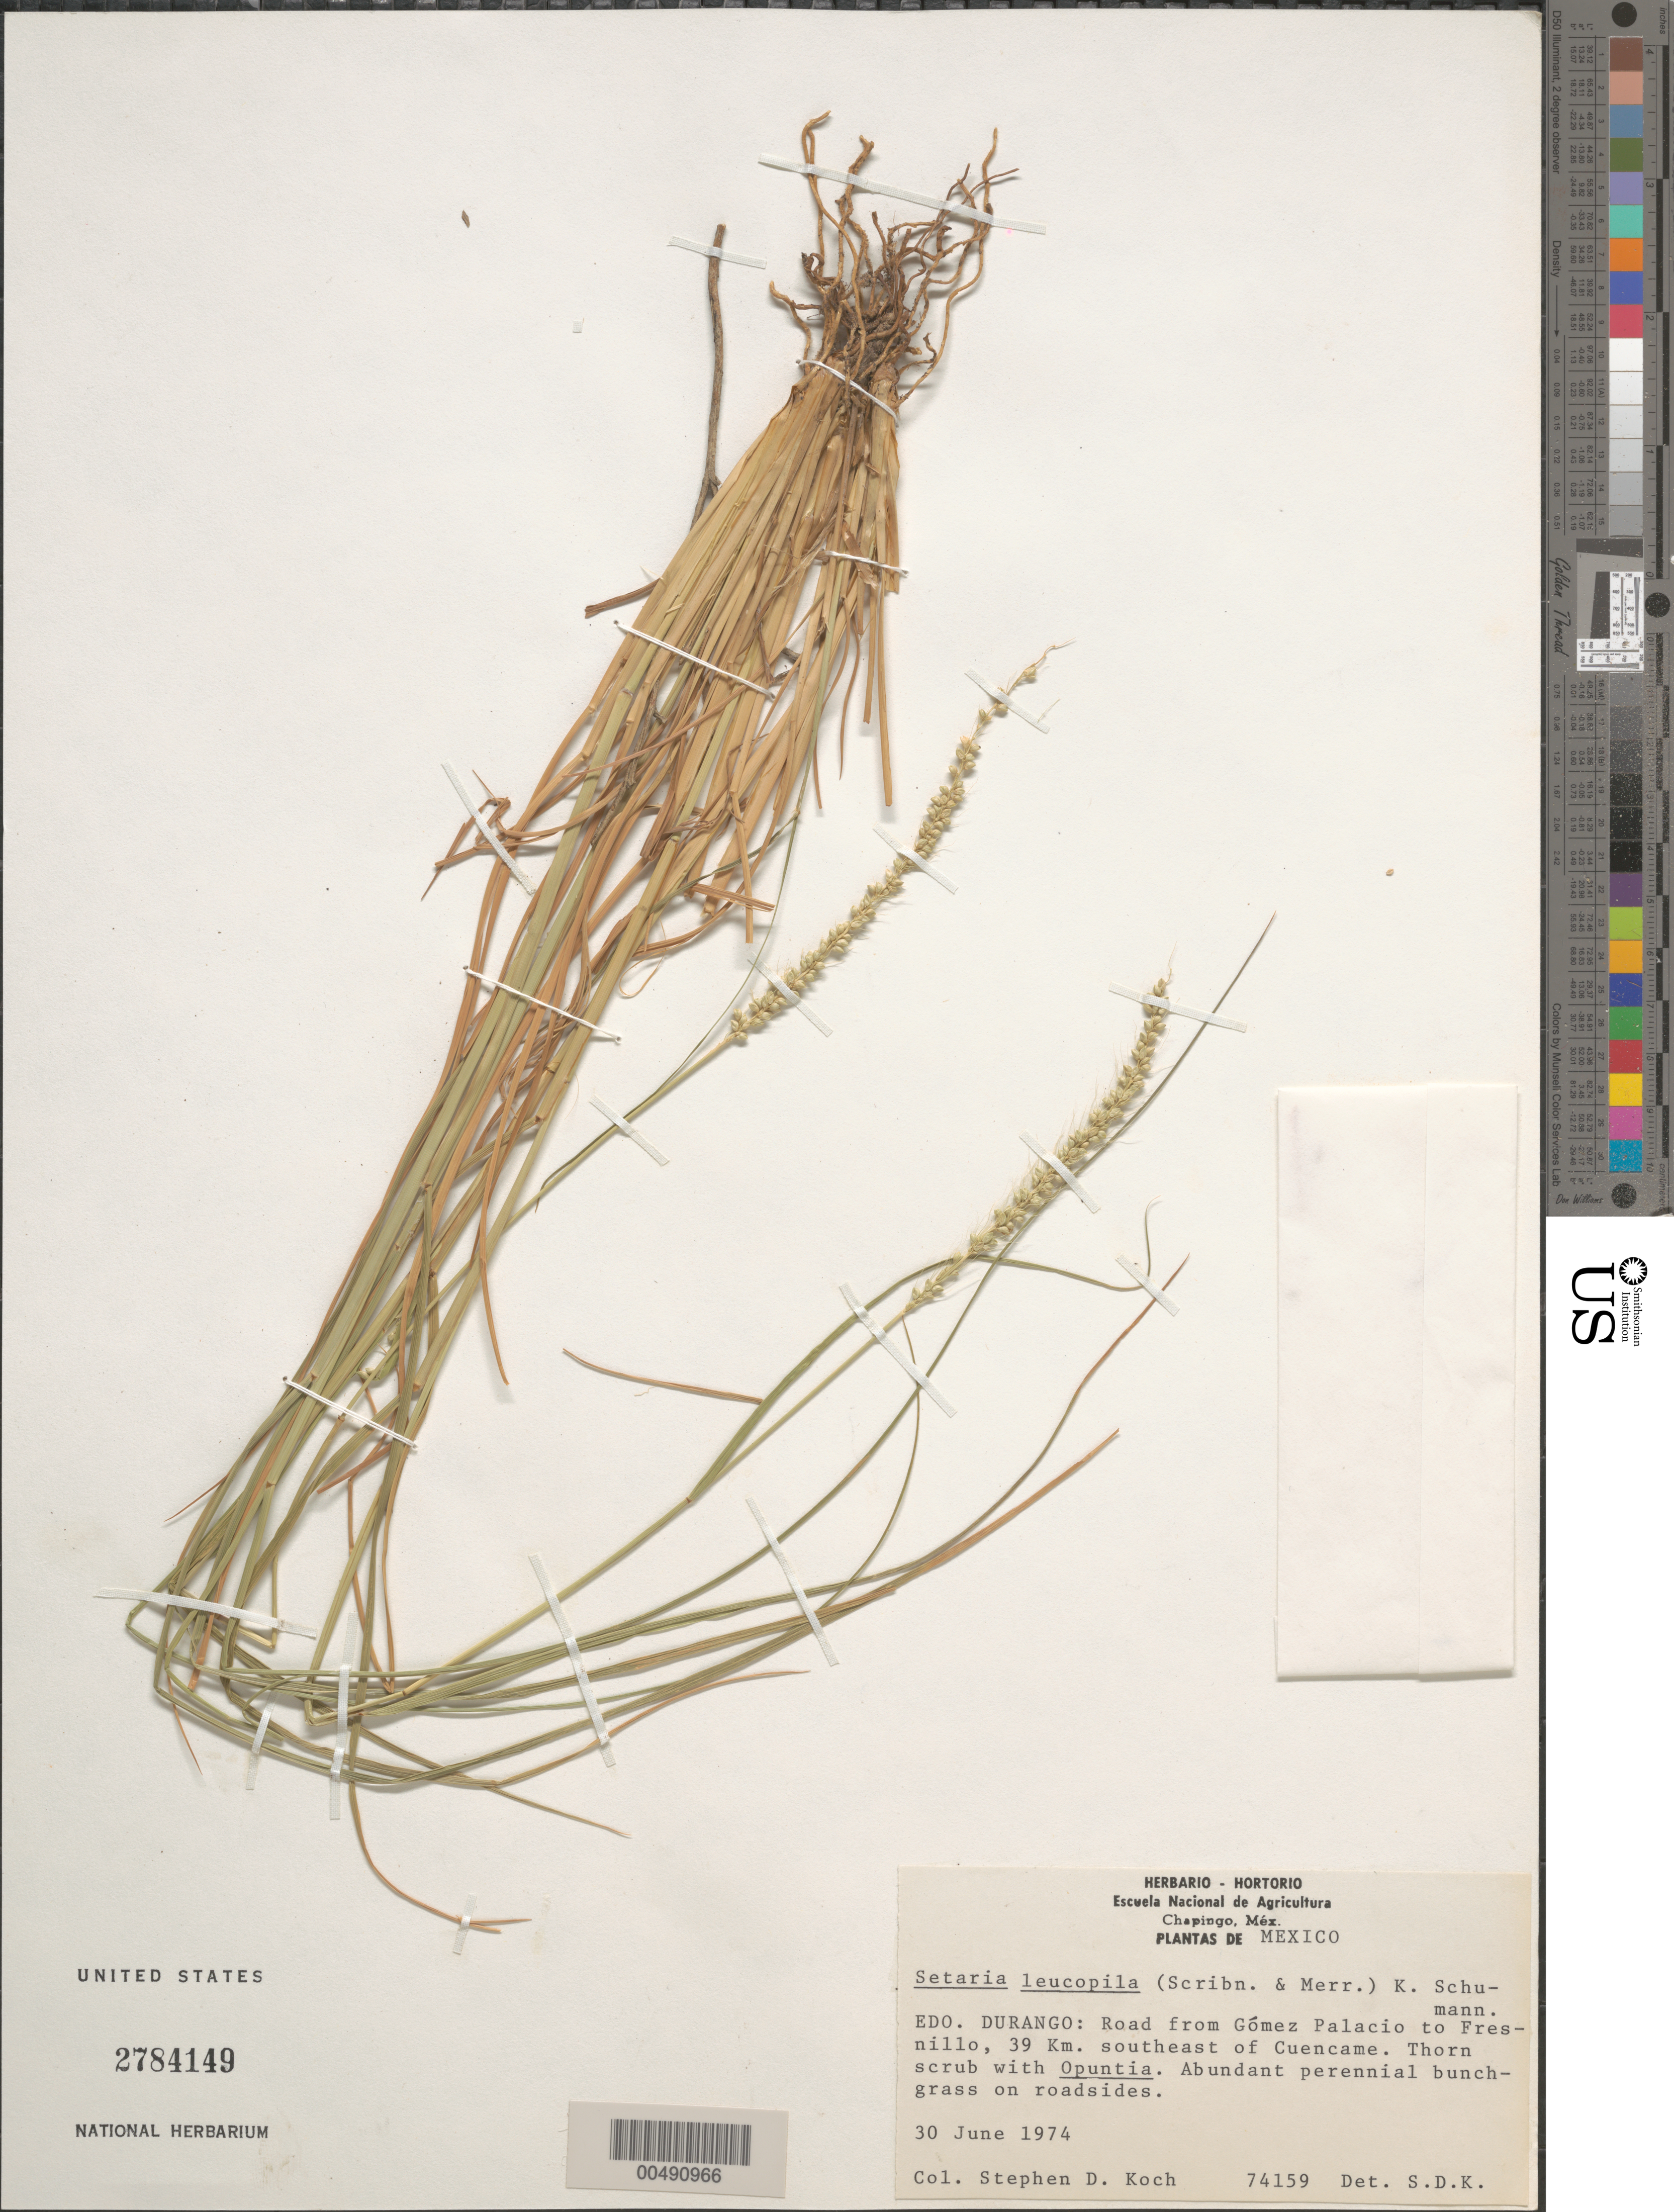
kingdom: Plantae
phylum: Tracheophyta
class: Liliopsida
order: Poales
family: Poaceae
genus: Setaria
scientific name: Setaria leucopila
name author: (Scribn. & Merr.) K. Schum.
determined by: Koch, S. D.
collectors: S. D. Koch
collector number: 74159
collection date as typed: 30 Jun 1974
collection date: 1974-06-30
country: Mexico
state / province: Durango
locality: Rd from Gómez Palacio to Fresnillo, 39 km SE of Cuencame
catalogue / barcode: US 2784149